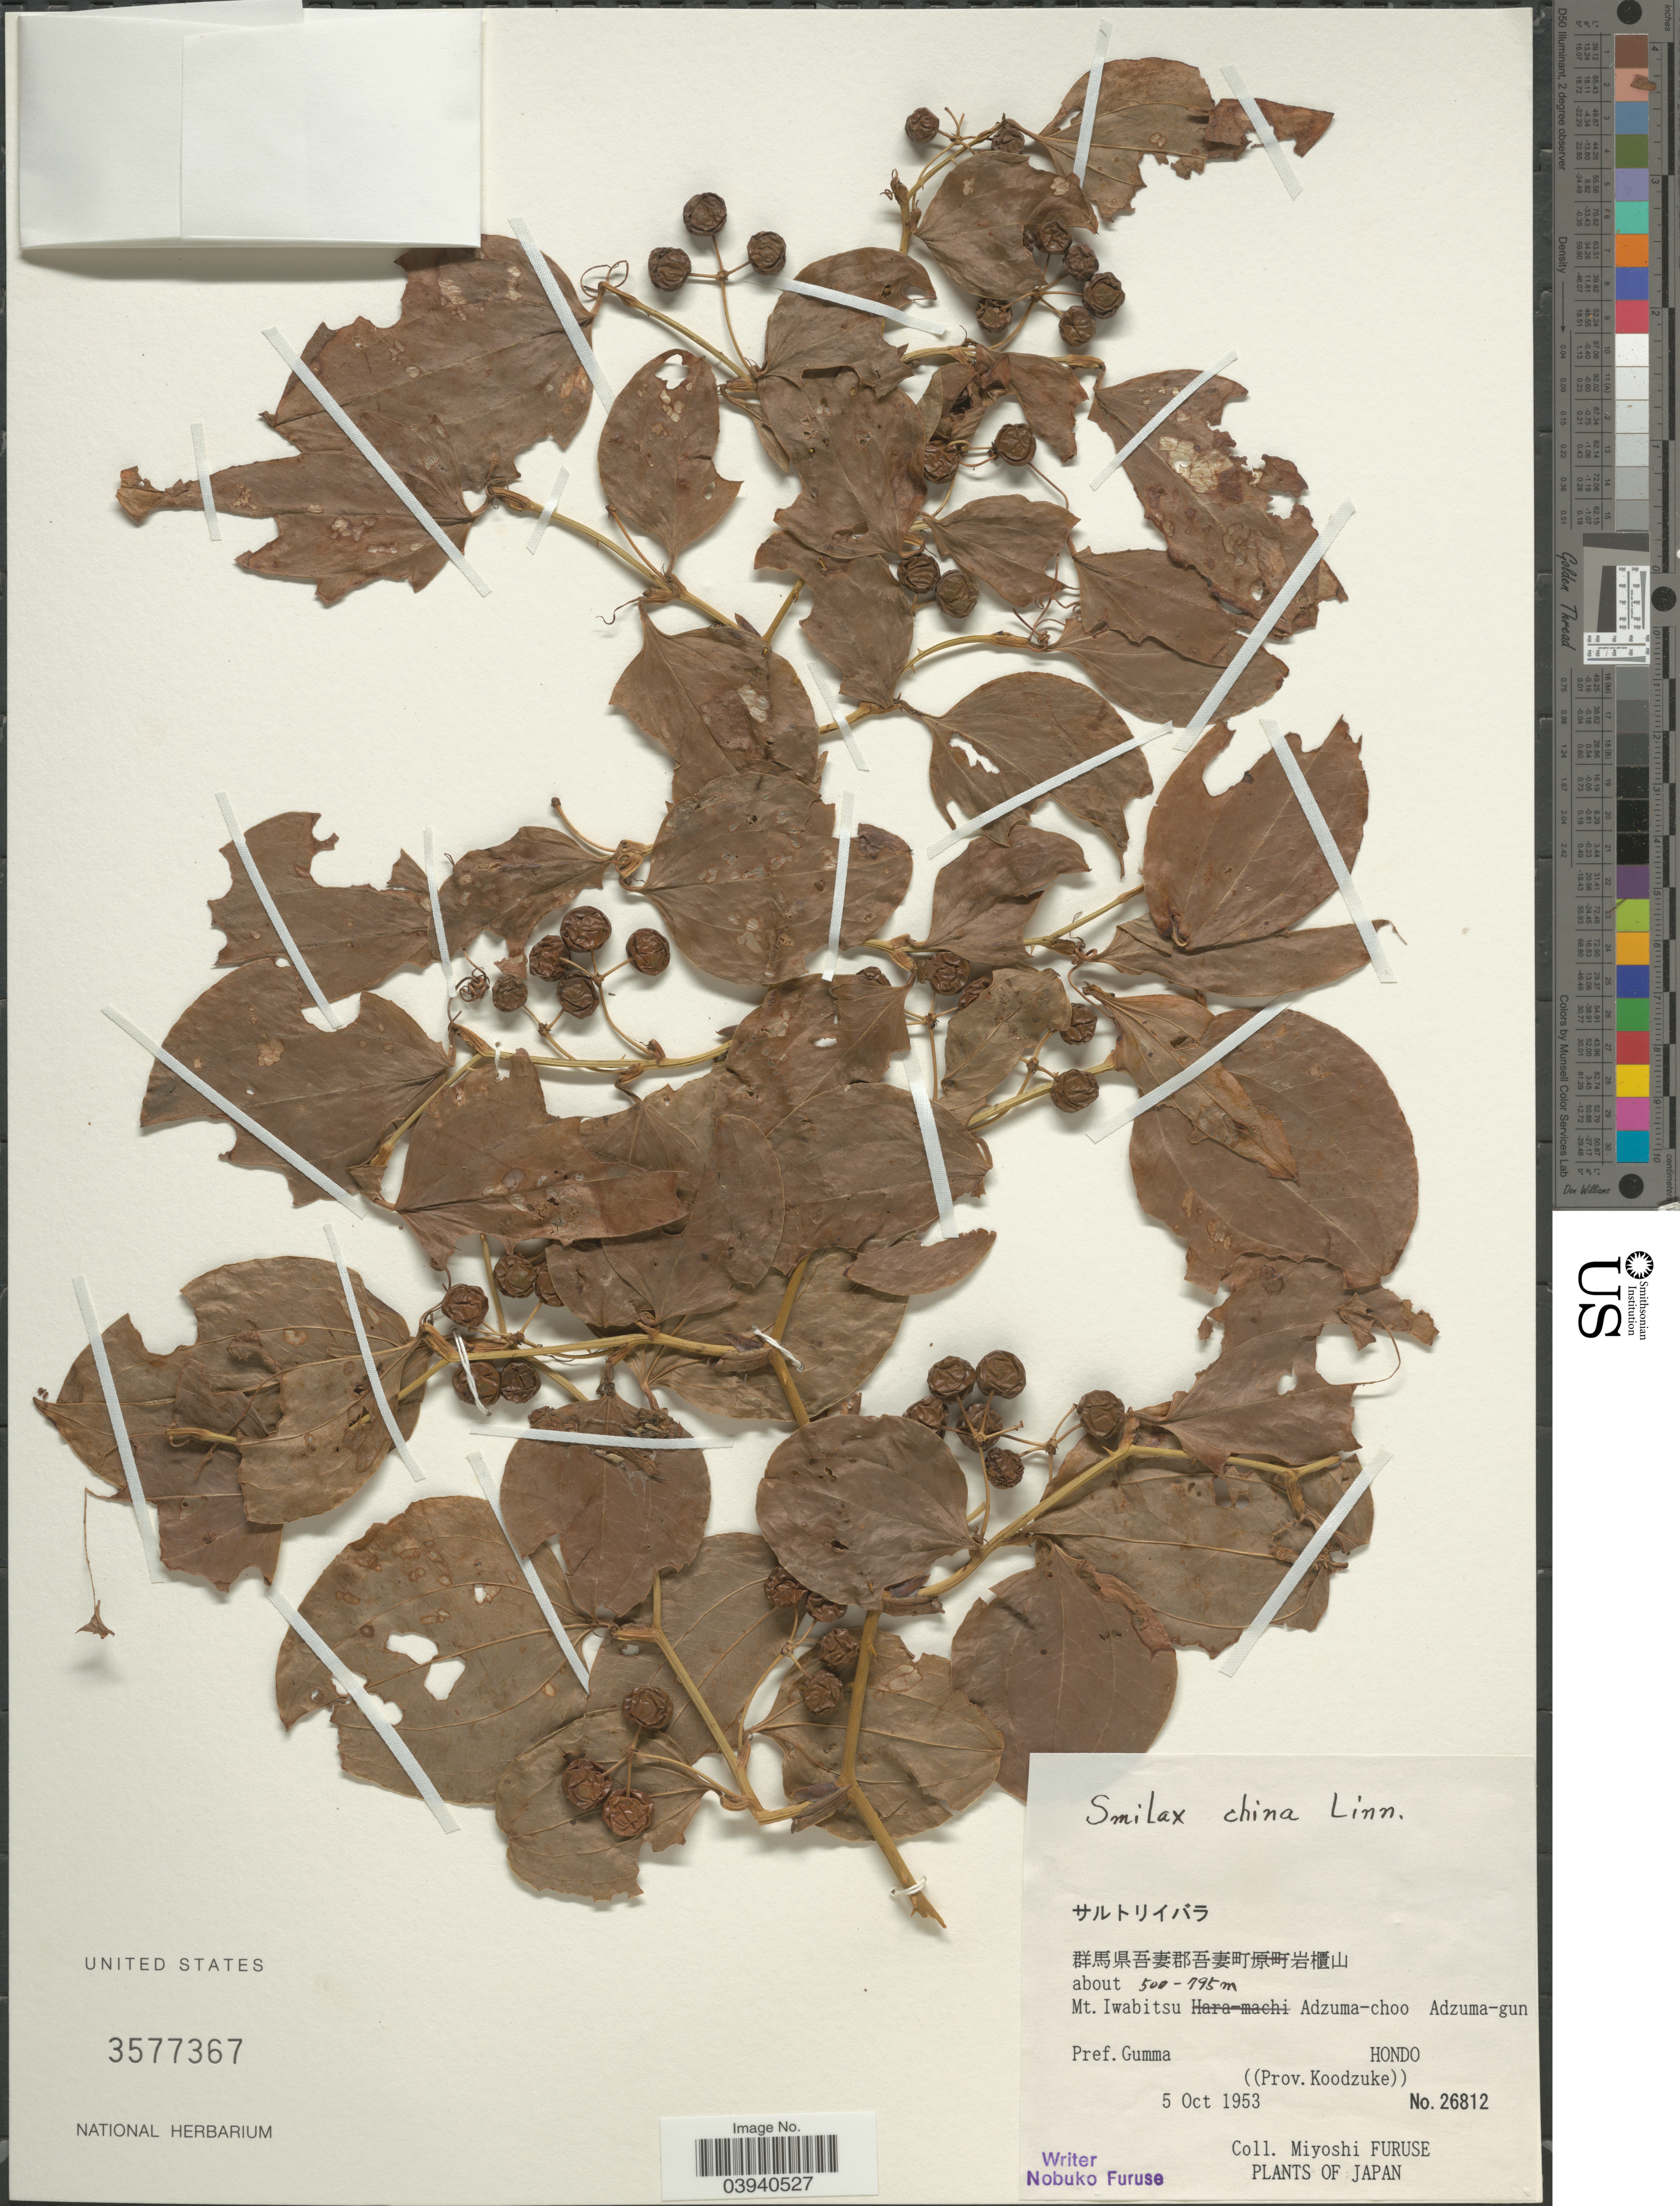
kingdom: Plantae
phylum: Tracheophyta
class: Liliopsida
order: Liliales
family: Smilacaceae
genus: Smilax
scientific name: Smilax china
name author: L.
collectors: M. Furuse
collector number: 26812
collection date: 1953-10-05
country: Japan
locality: Mt. Iwabitsu Adzuma-choo Adzuma-gun. Pref. Gumma. Hondo. ((Prov.Koodzuke)).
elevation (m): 500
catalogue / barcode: US 3577367